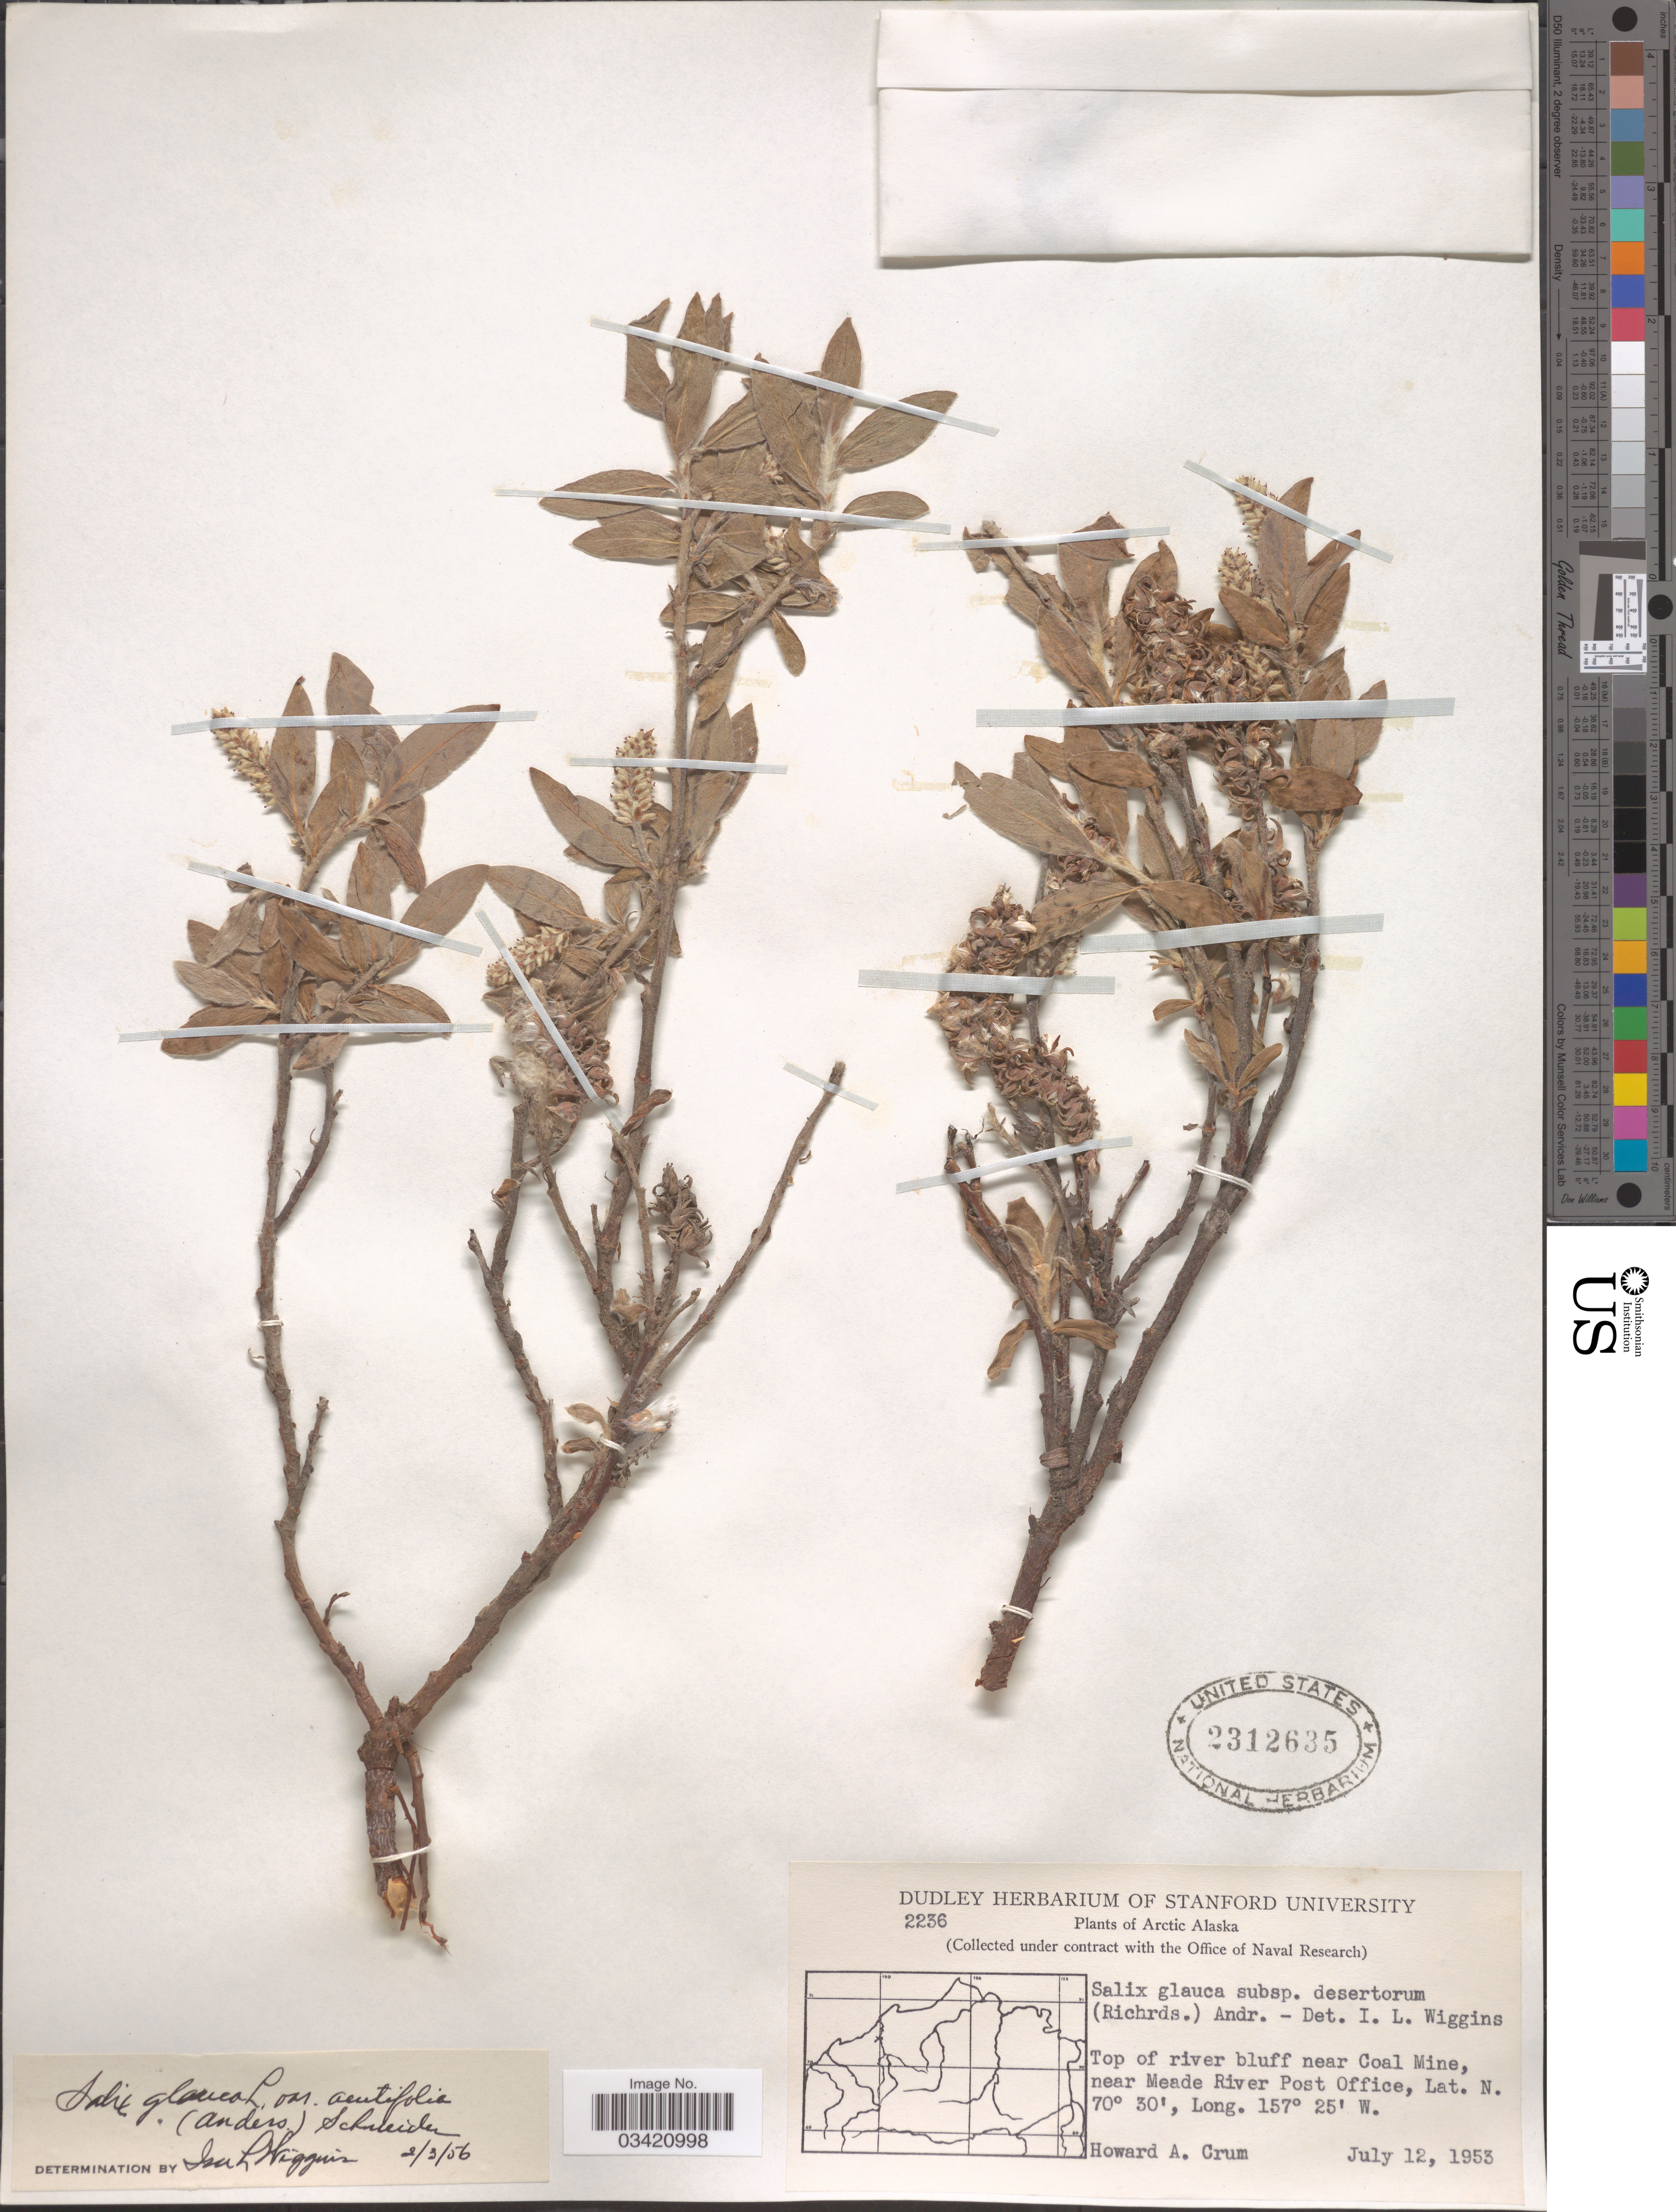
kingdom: Plantae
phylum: Tracheophyta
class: Magnoliopsida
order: Malpighiales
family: Salicaceae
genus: Salix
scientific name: Salix glauca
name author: L.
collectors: H. A. Crum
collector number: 2236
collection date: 1953-07-12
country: United States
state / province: Alaska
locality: Arctic Alaska. Top of river bluff near Coal Mine, near Meade River Post Office.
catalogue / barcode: US 2312635